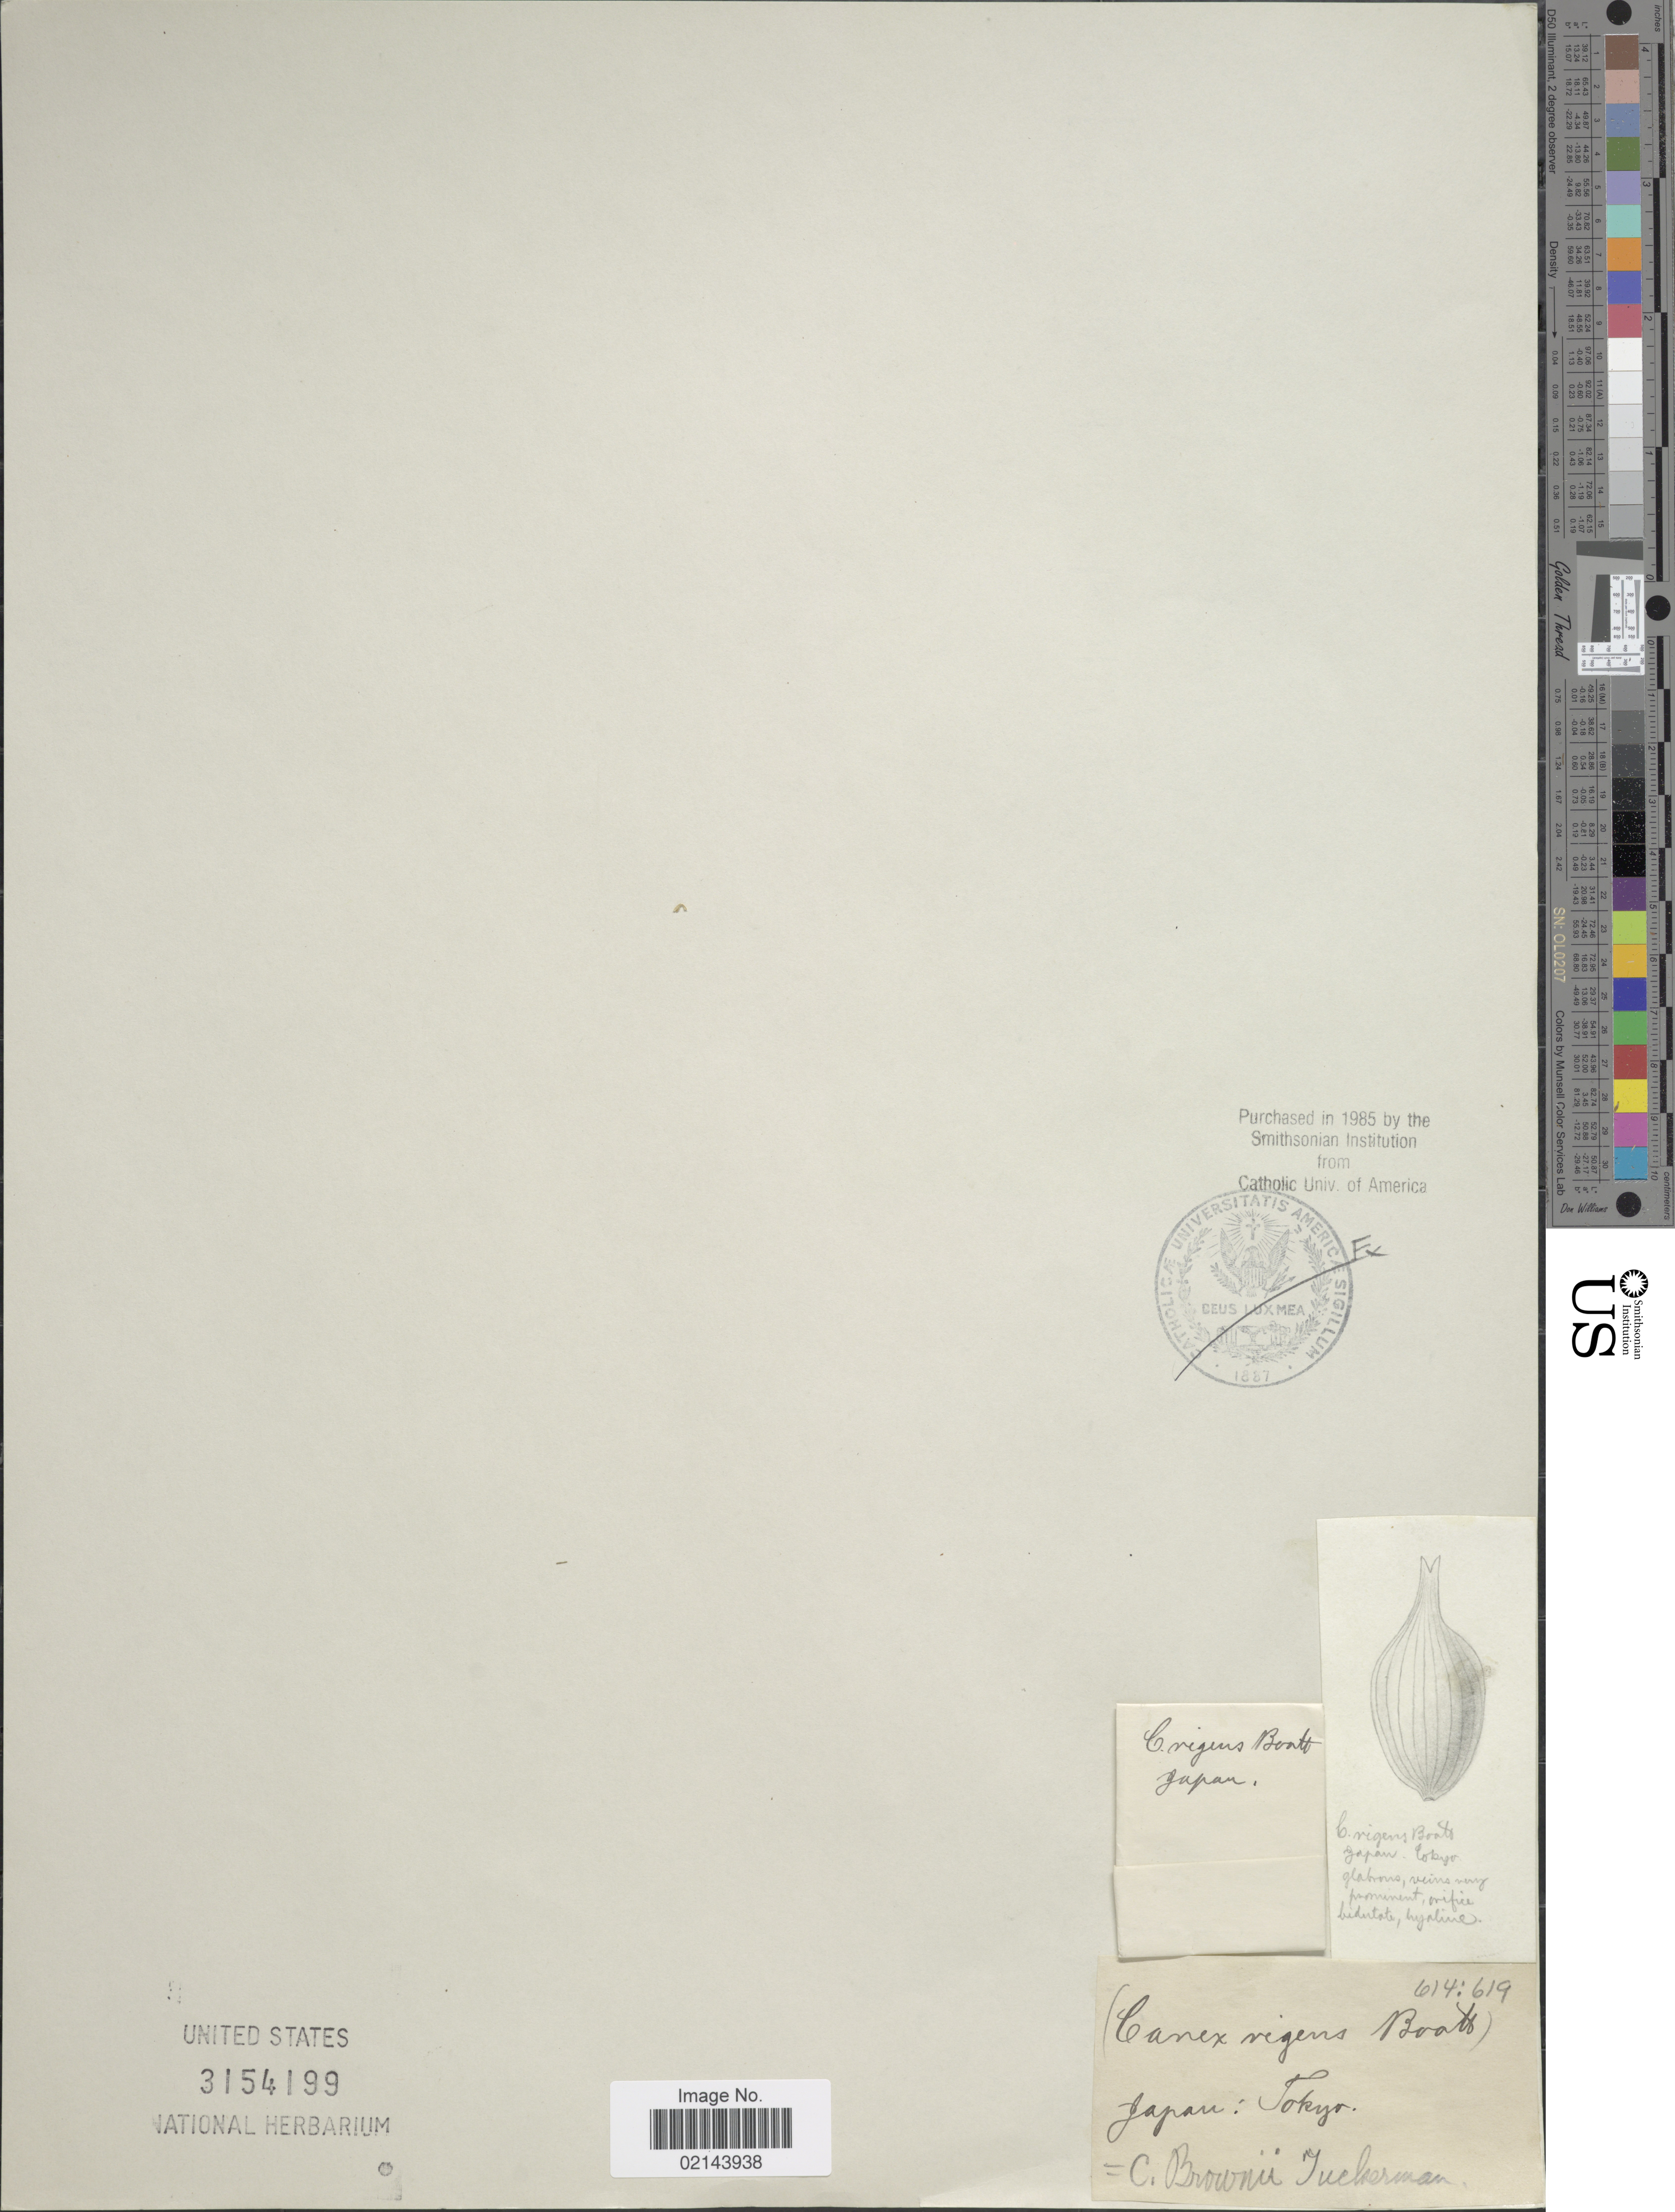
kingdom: Plantae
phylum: Tracheophyta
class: Liliopsida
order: Poales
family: Cyperaceae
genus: Carex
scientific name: Carex brownii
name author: Tuck.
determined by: Strong, Mark T., (BOT), Smithsonian Institution - National Museum of Natural History (UNITED STATES)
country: Japan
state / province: Tokyo, Federal City of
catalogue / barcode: US 3154199